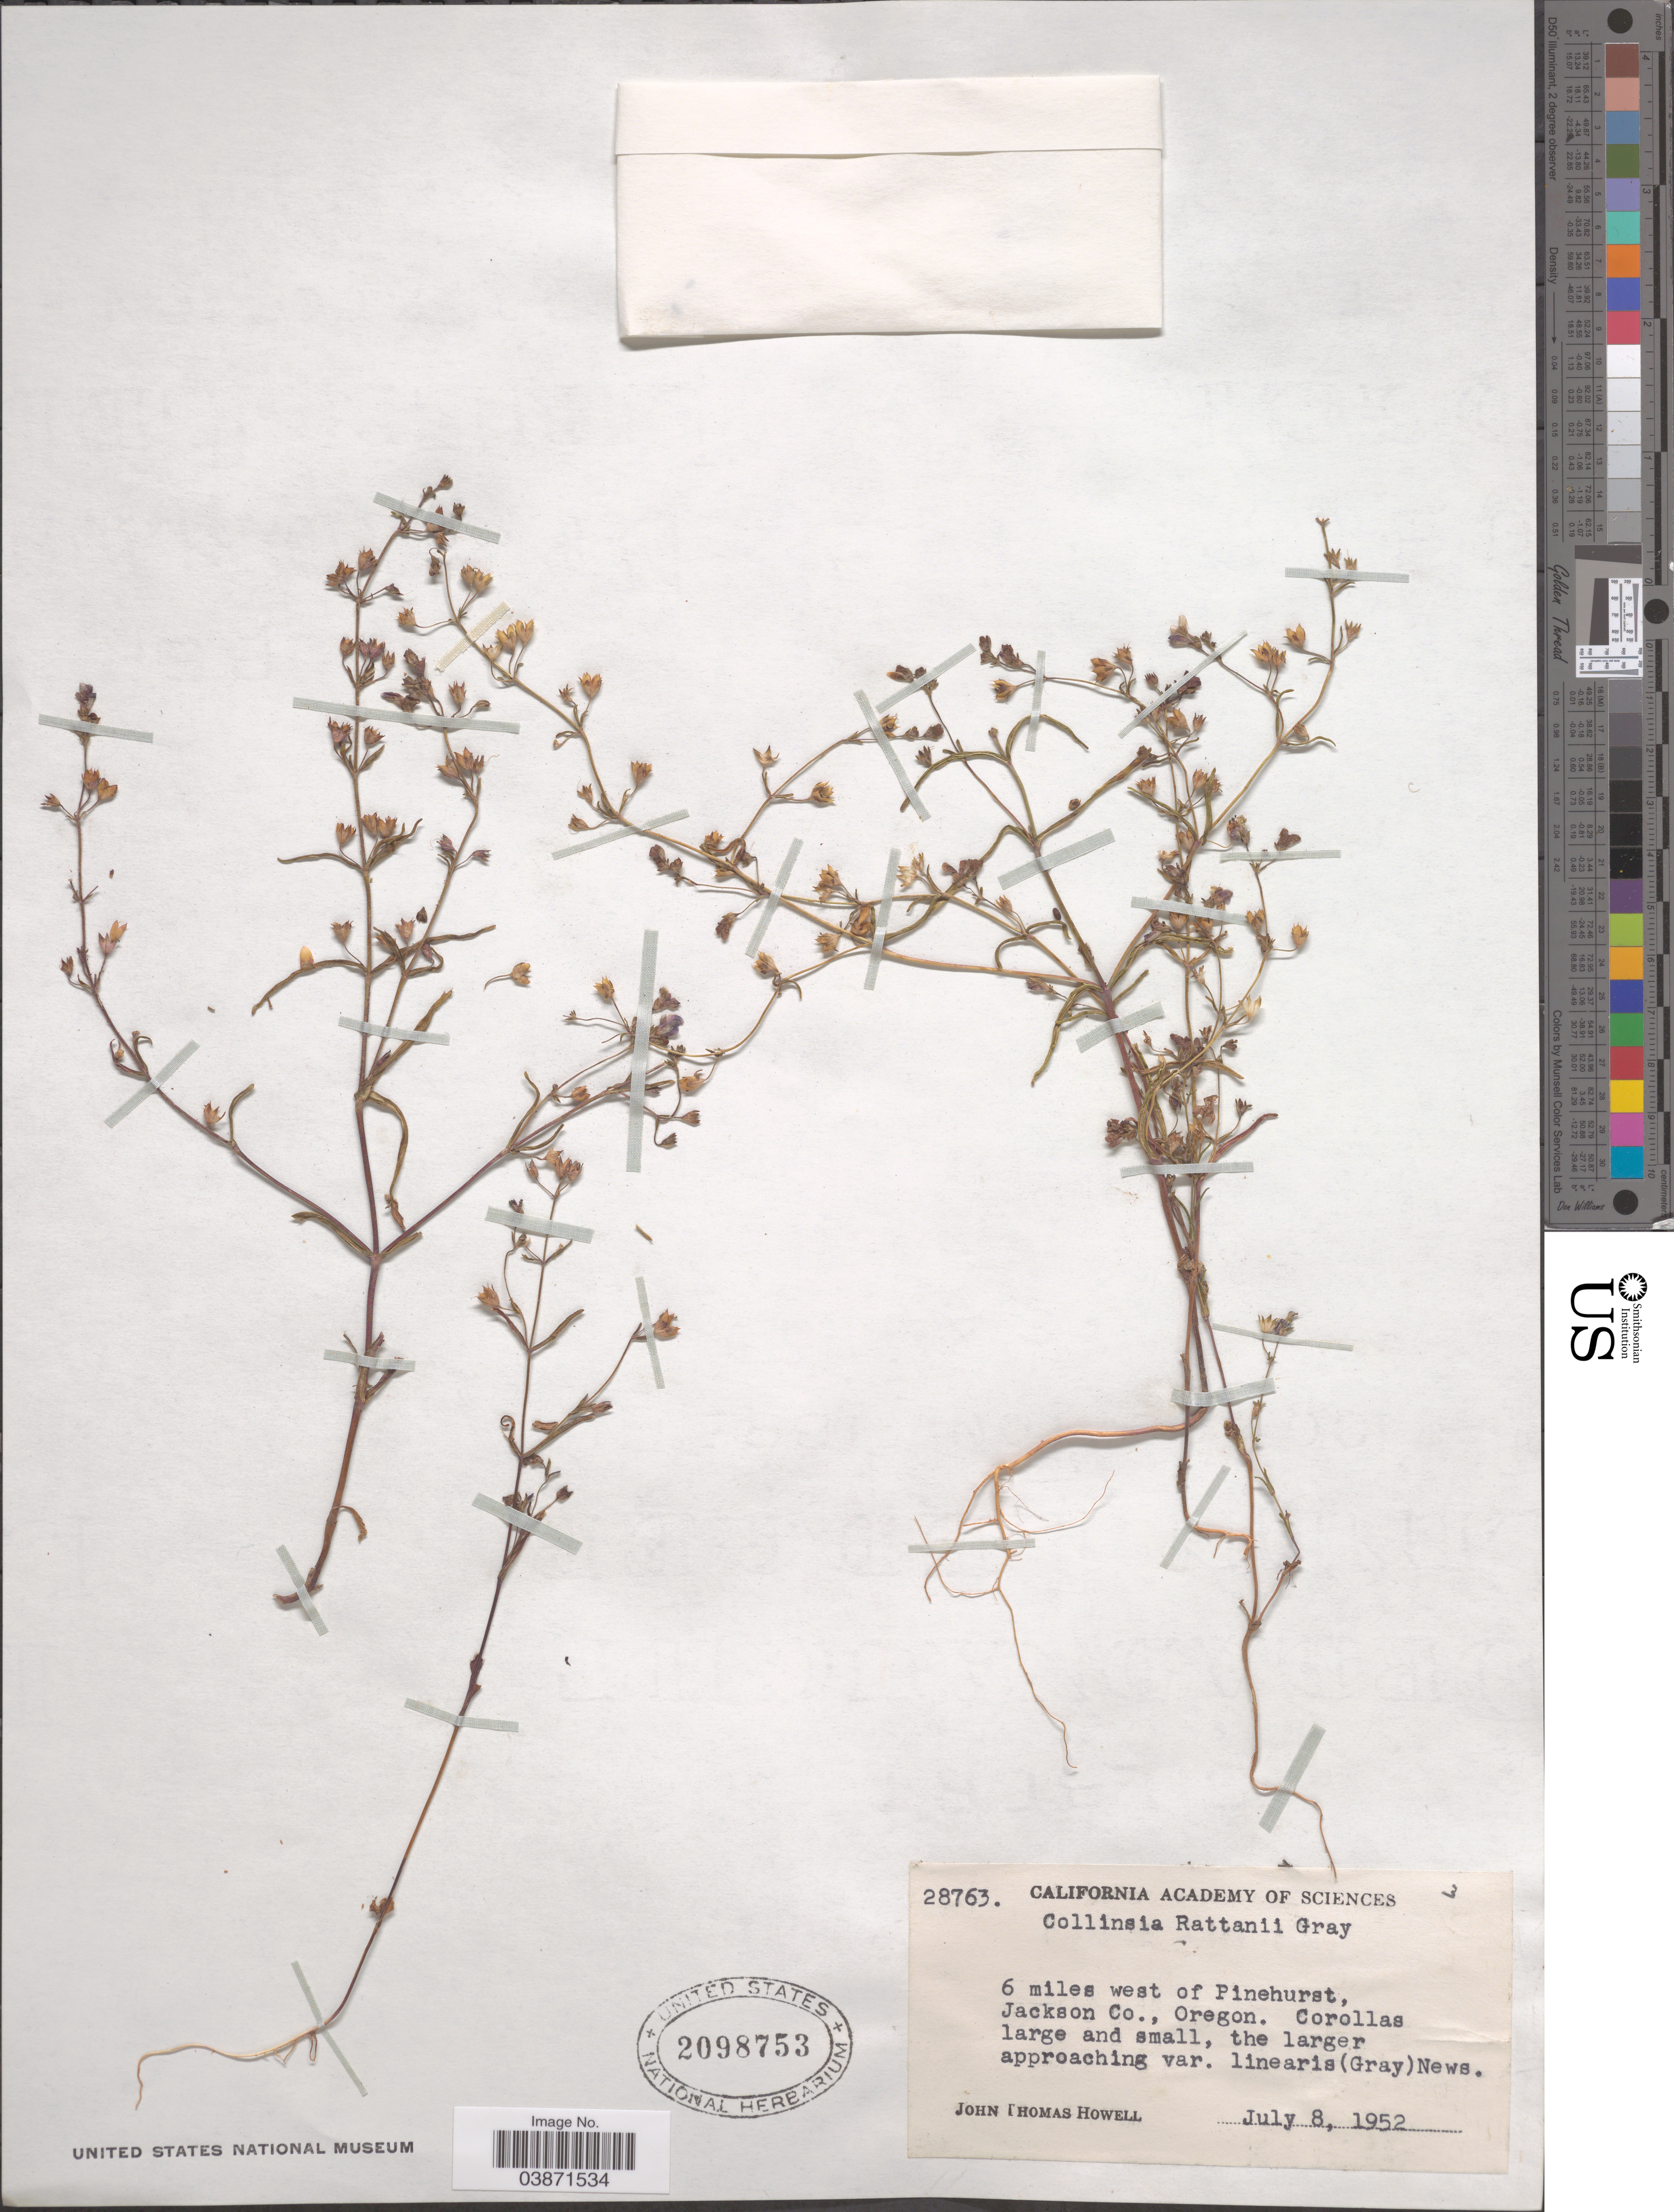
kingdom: Plantae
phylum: Tracheophyta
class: Magnoliopsida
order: Lamiales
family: Plantaginaceae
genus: Collinsia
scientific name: Collinsia rattanii var. typica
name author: Newsom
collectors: J. T. Howell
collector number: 28763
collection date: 1952-07-08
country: United States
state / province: Oregon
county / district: Jackson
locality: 6 miles west of Pinehurst, Jackson Co.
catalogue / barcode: US 2098753